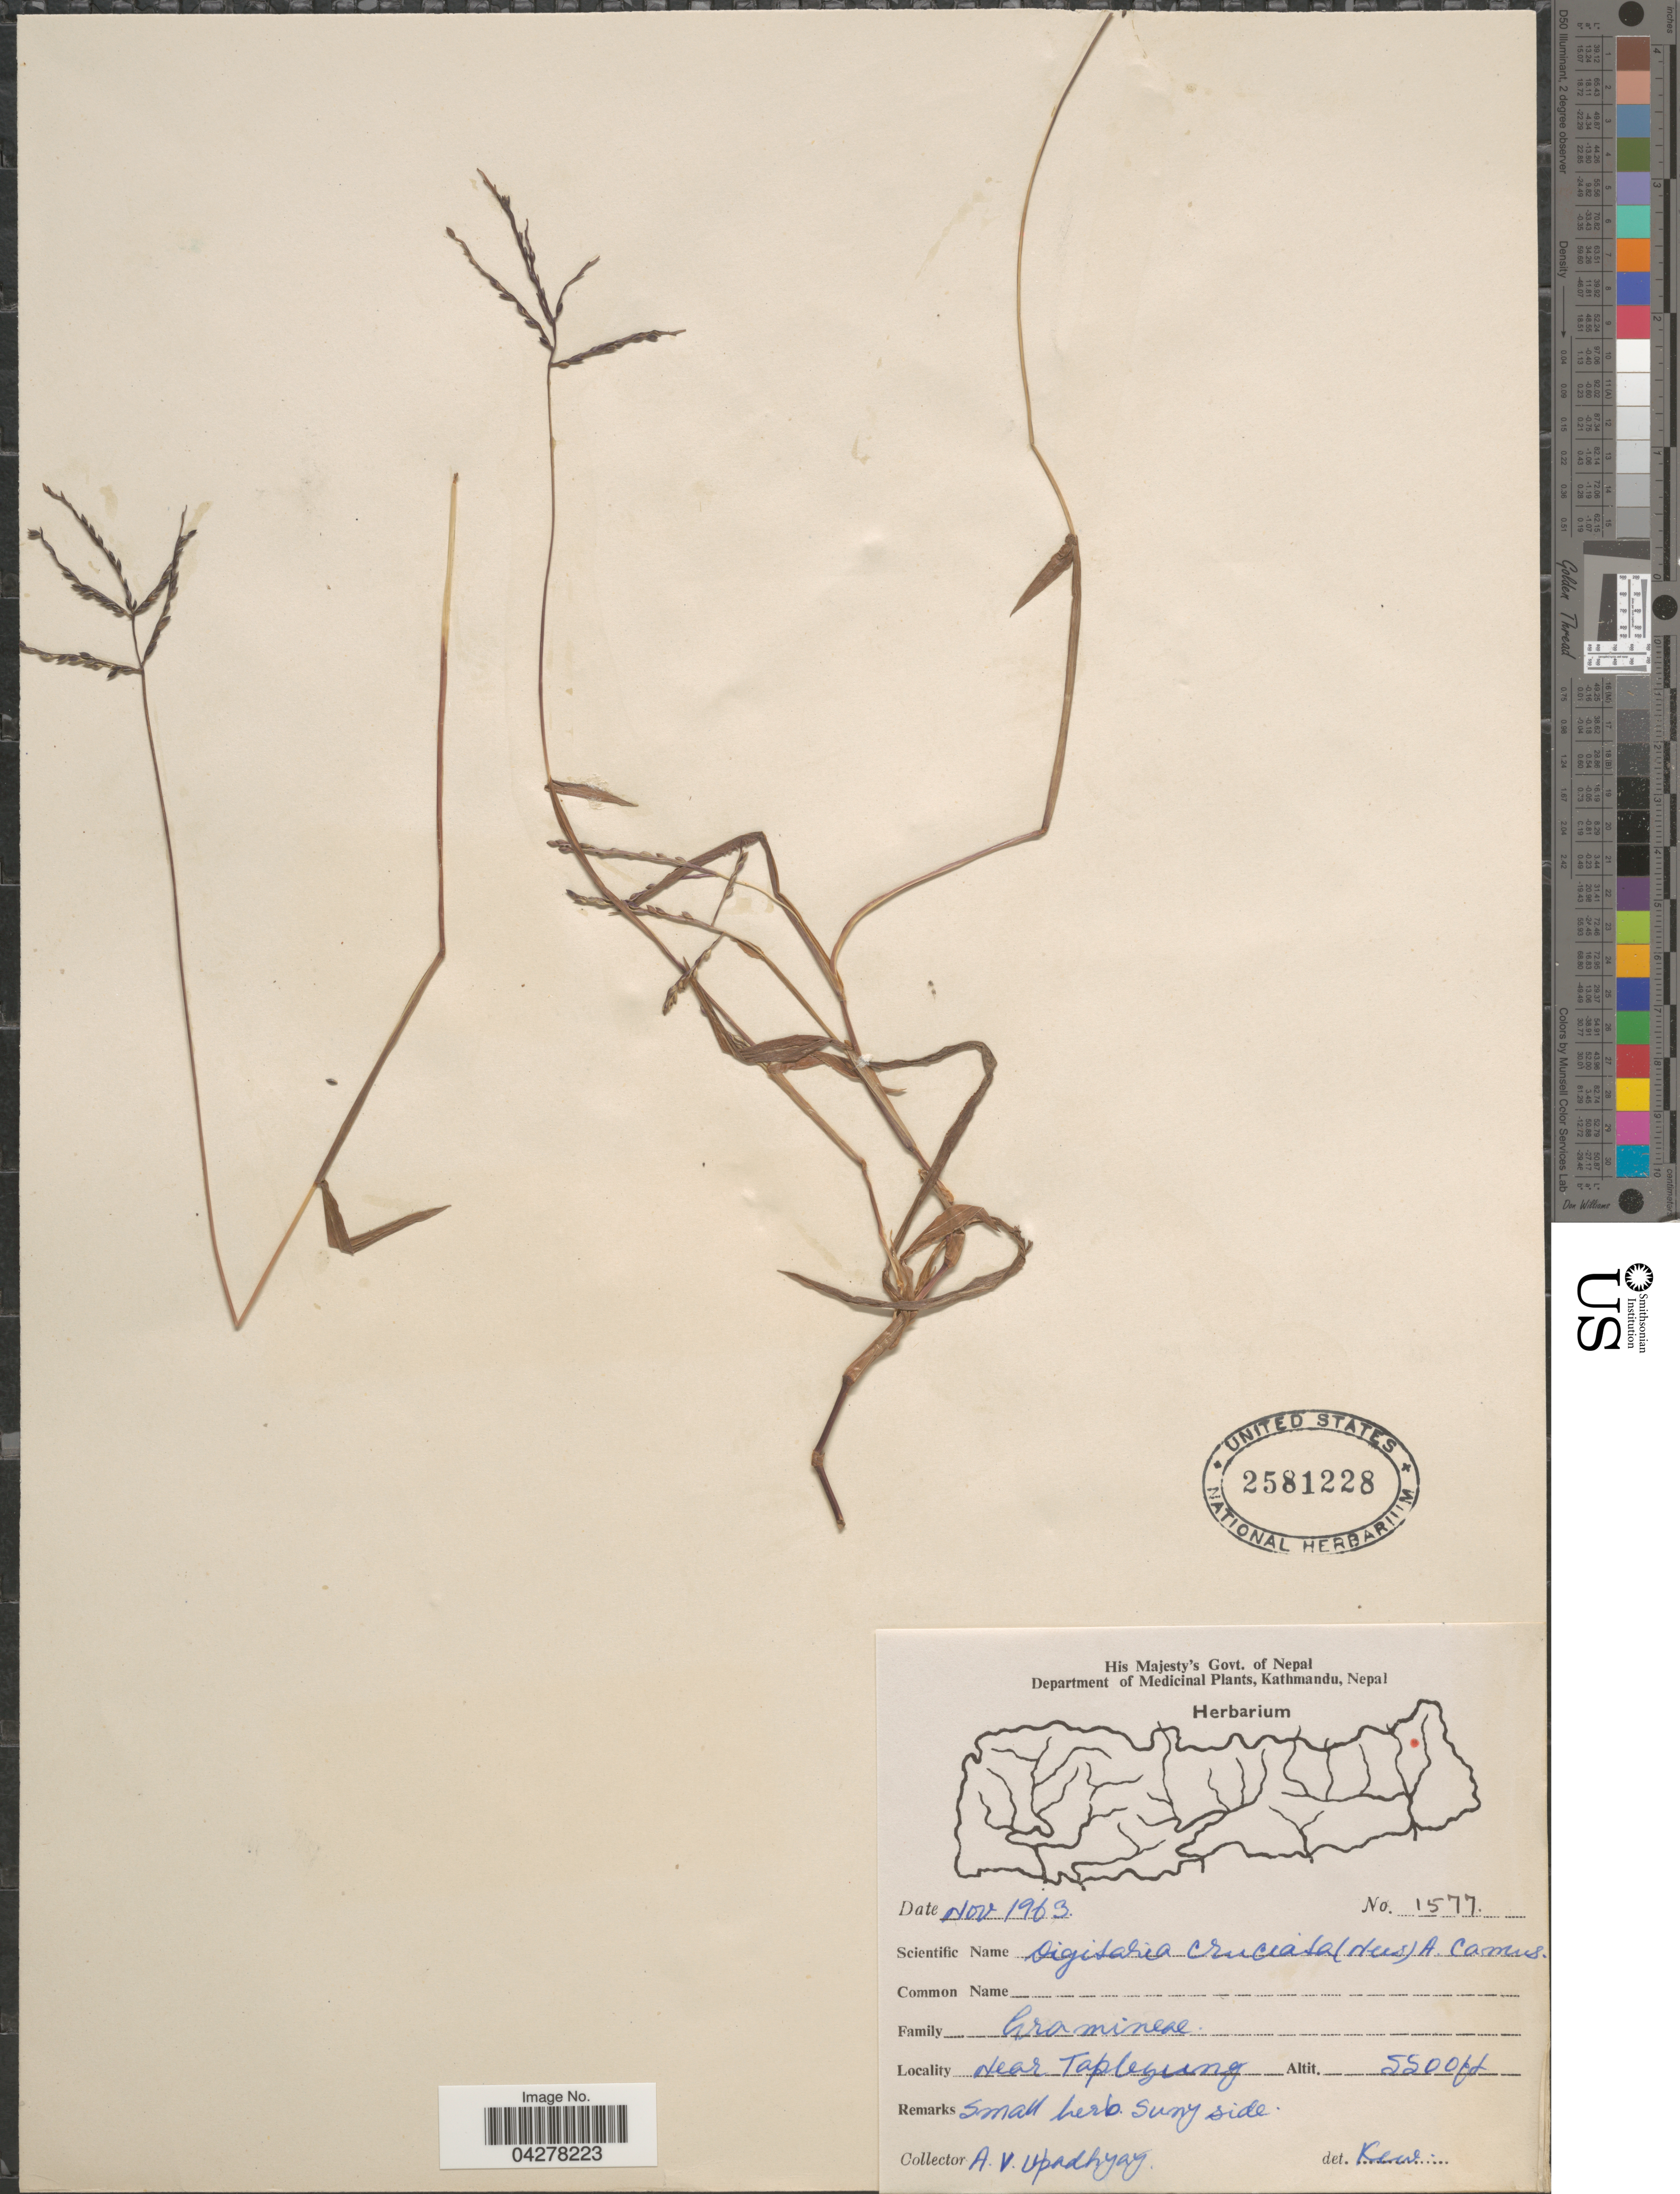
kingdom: Plantae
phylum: Tracheophyta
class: Liliopsida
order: Poales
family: Poaceae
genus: Digitaria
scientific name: Digitaria cruciata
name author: (Nees ex Steud.) A. Camus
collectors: A. V. Upadhyay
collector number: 1577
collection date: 1963-11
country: Nepal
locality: Near Taplegung. Small herb. sunny side.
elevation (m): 1676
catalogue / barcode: US 2581228